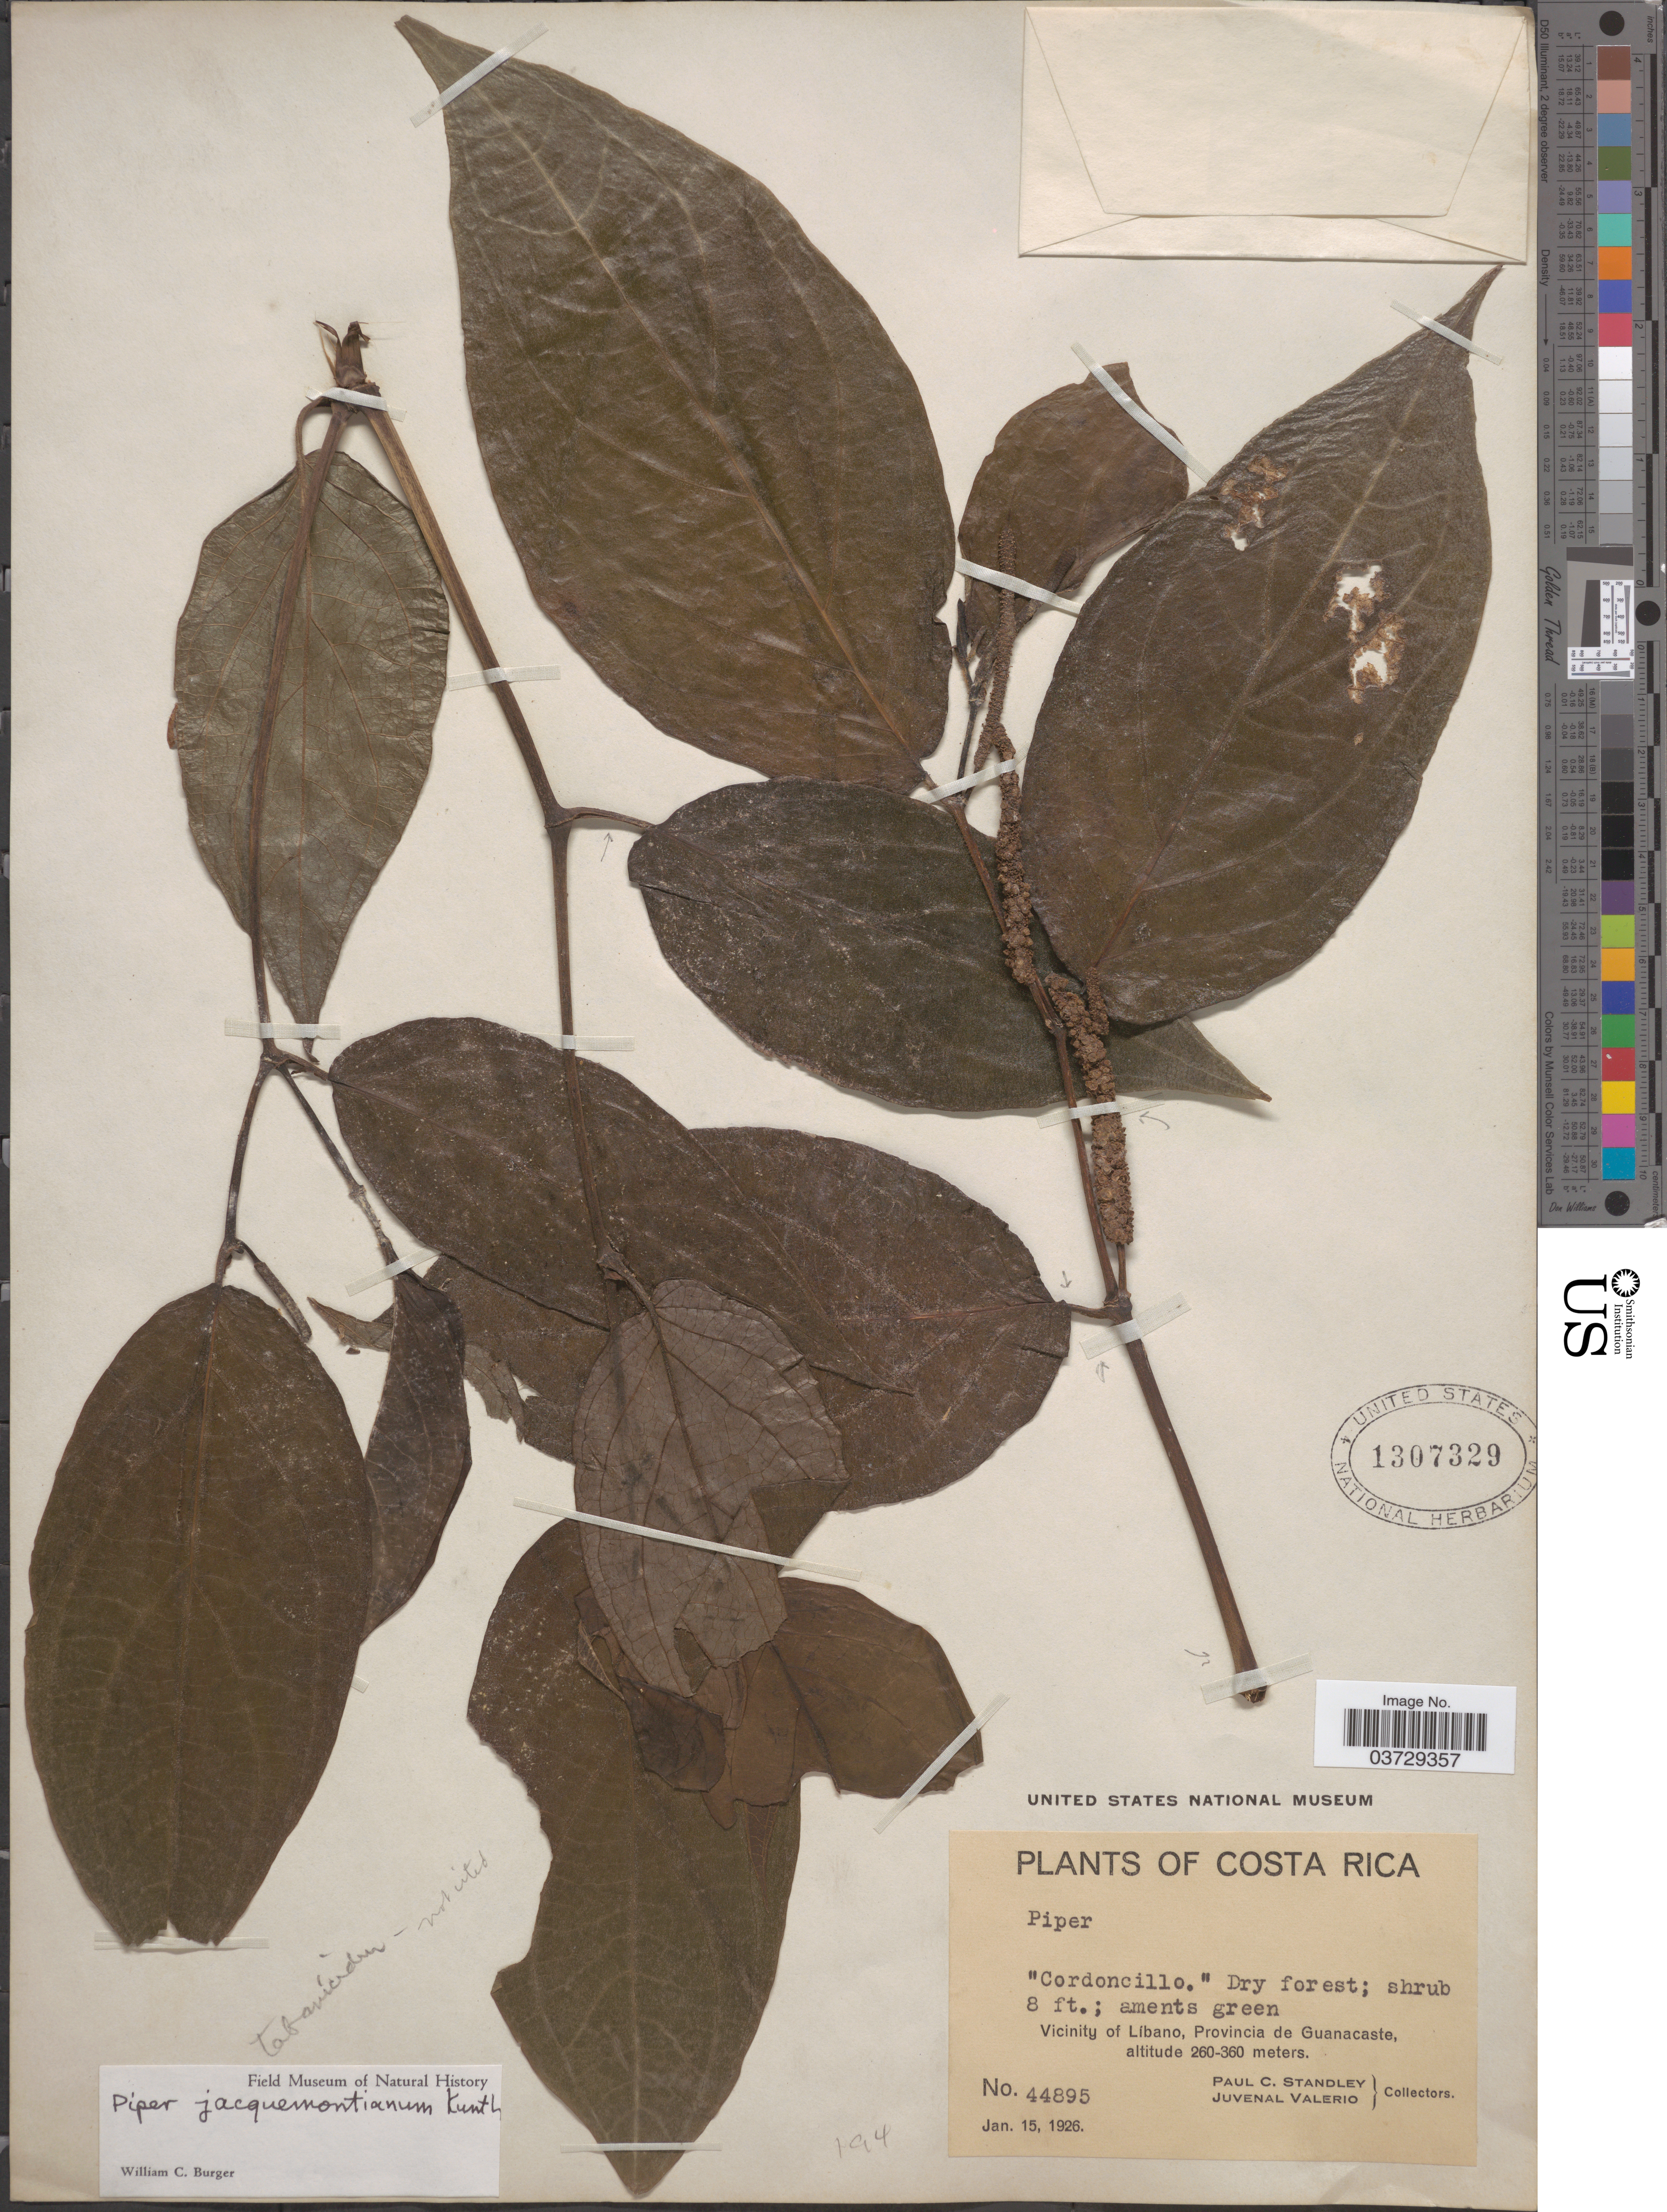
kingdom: Plantae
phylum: Tracheophyta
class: Magnoliopsida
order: Piperales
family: Piperaceae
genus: Piper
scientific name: Piper jacquemontianum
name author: Kunth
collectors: P. C. Standley & J. Valerio R.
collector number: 44895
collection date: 1926-01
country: Costa Rica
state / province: Guanacaste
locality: Vicinity of Líbano.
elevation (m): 260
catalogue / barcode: US 1307329